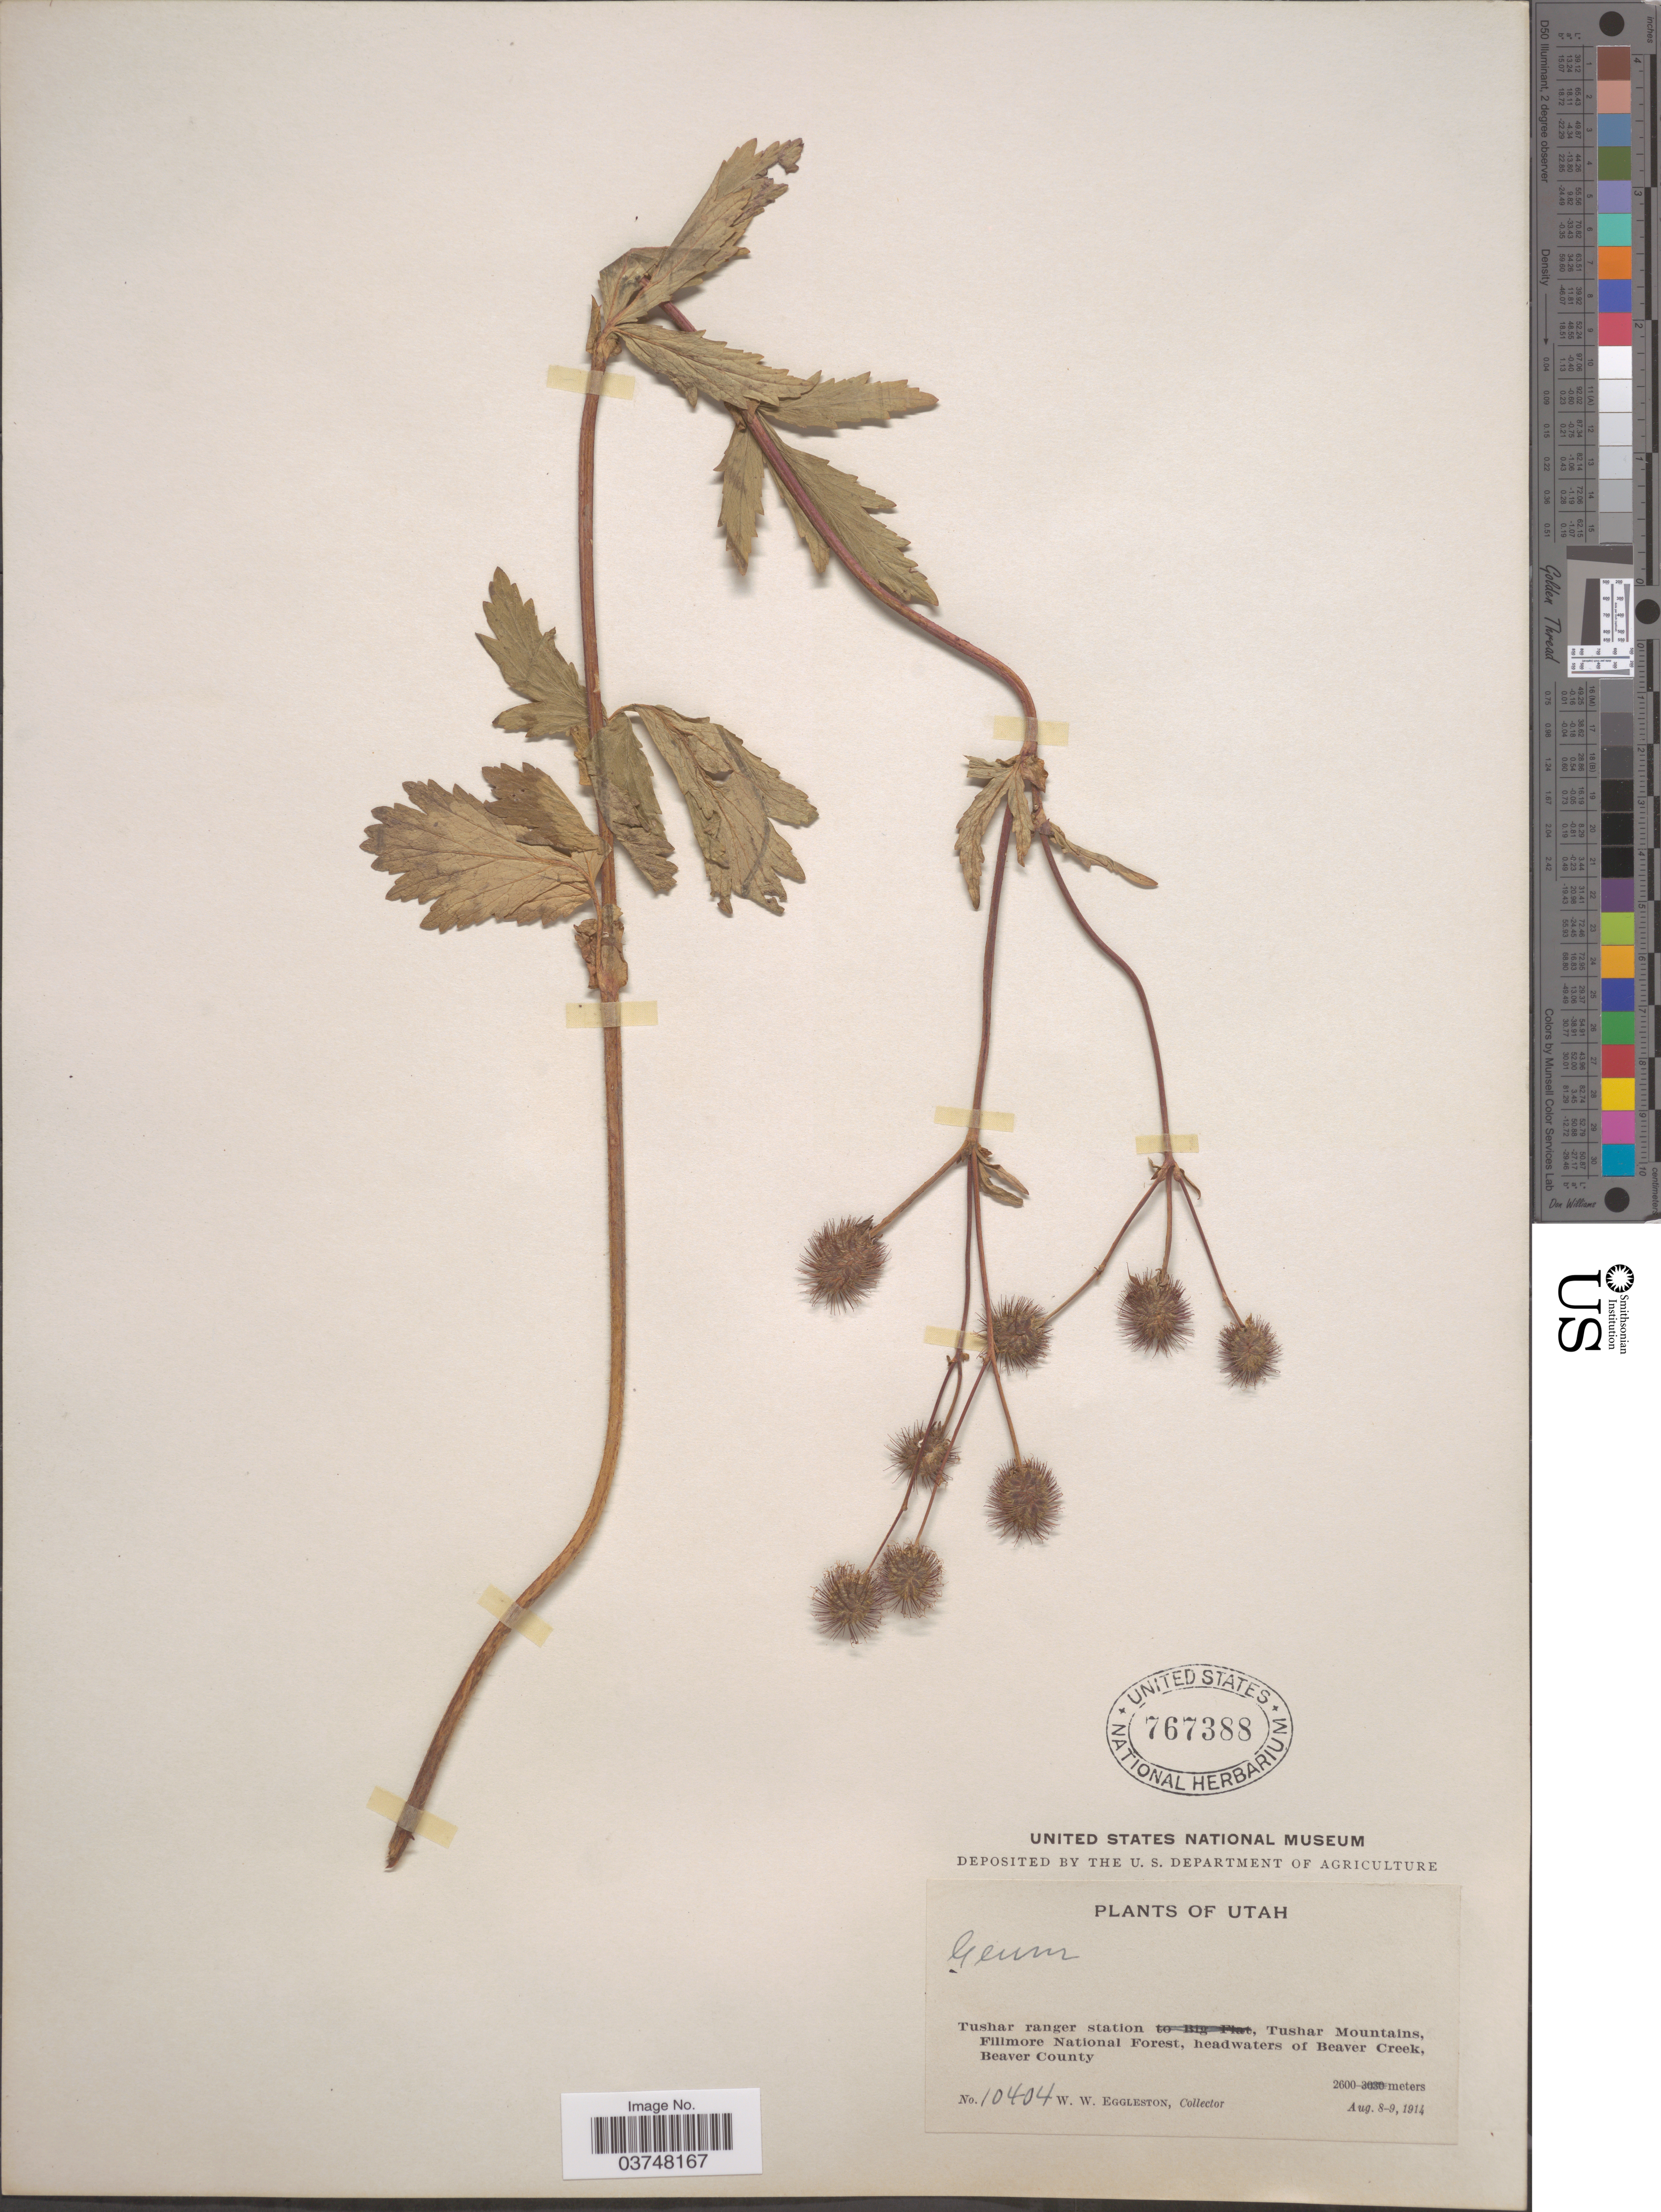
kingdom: Plantae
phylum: Tracheophyta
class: Magnoliopsida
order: Rosales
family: Rosaceae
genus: Geum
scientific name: Geum sp.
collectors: E. E. Eggleston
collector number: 10404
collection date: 1914-08-08/1914-08-09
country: United States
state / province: Utah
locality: Tushar ranger station, Tushar Mountains, Fillmore National Forest, headwaters of Beaver Creek, Beaver County.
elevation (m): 2600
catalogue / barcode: US 767388